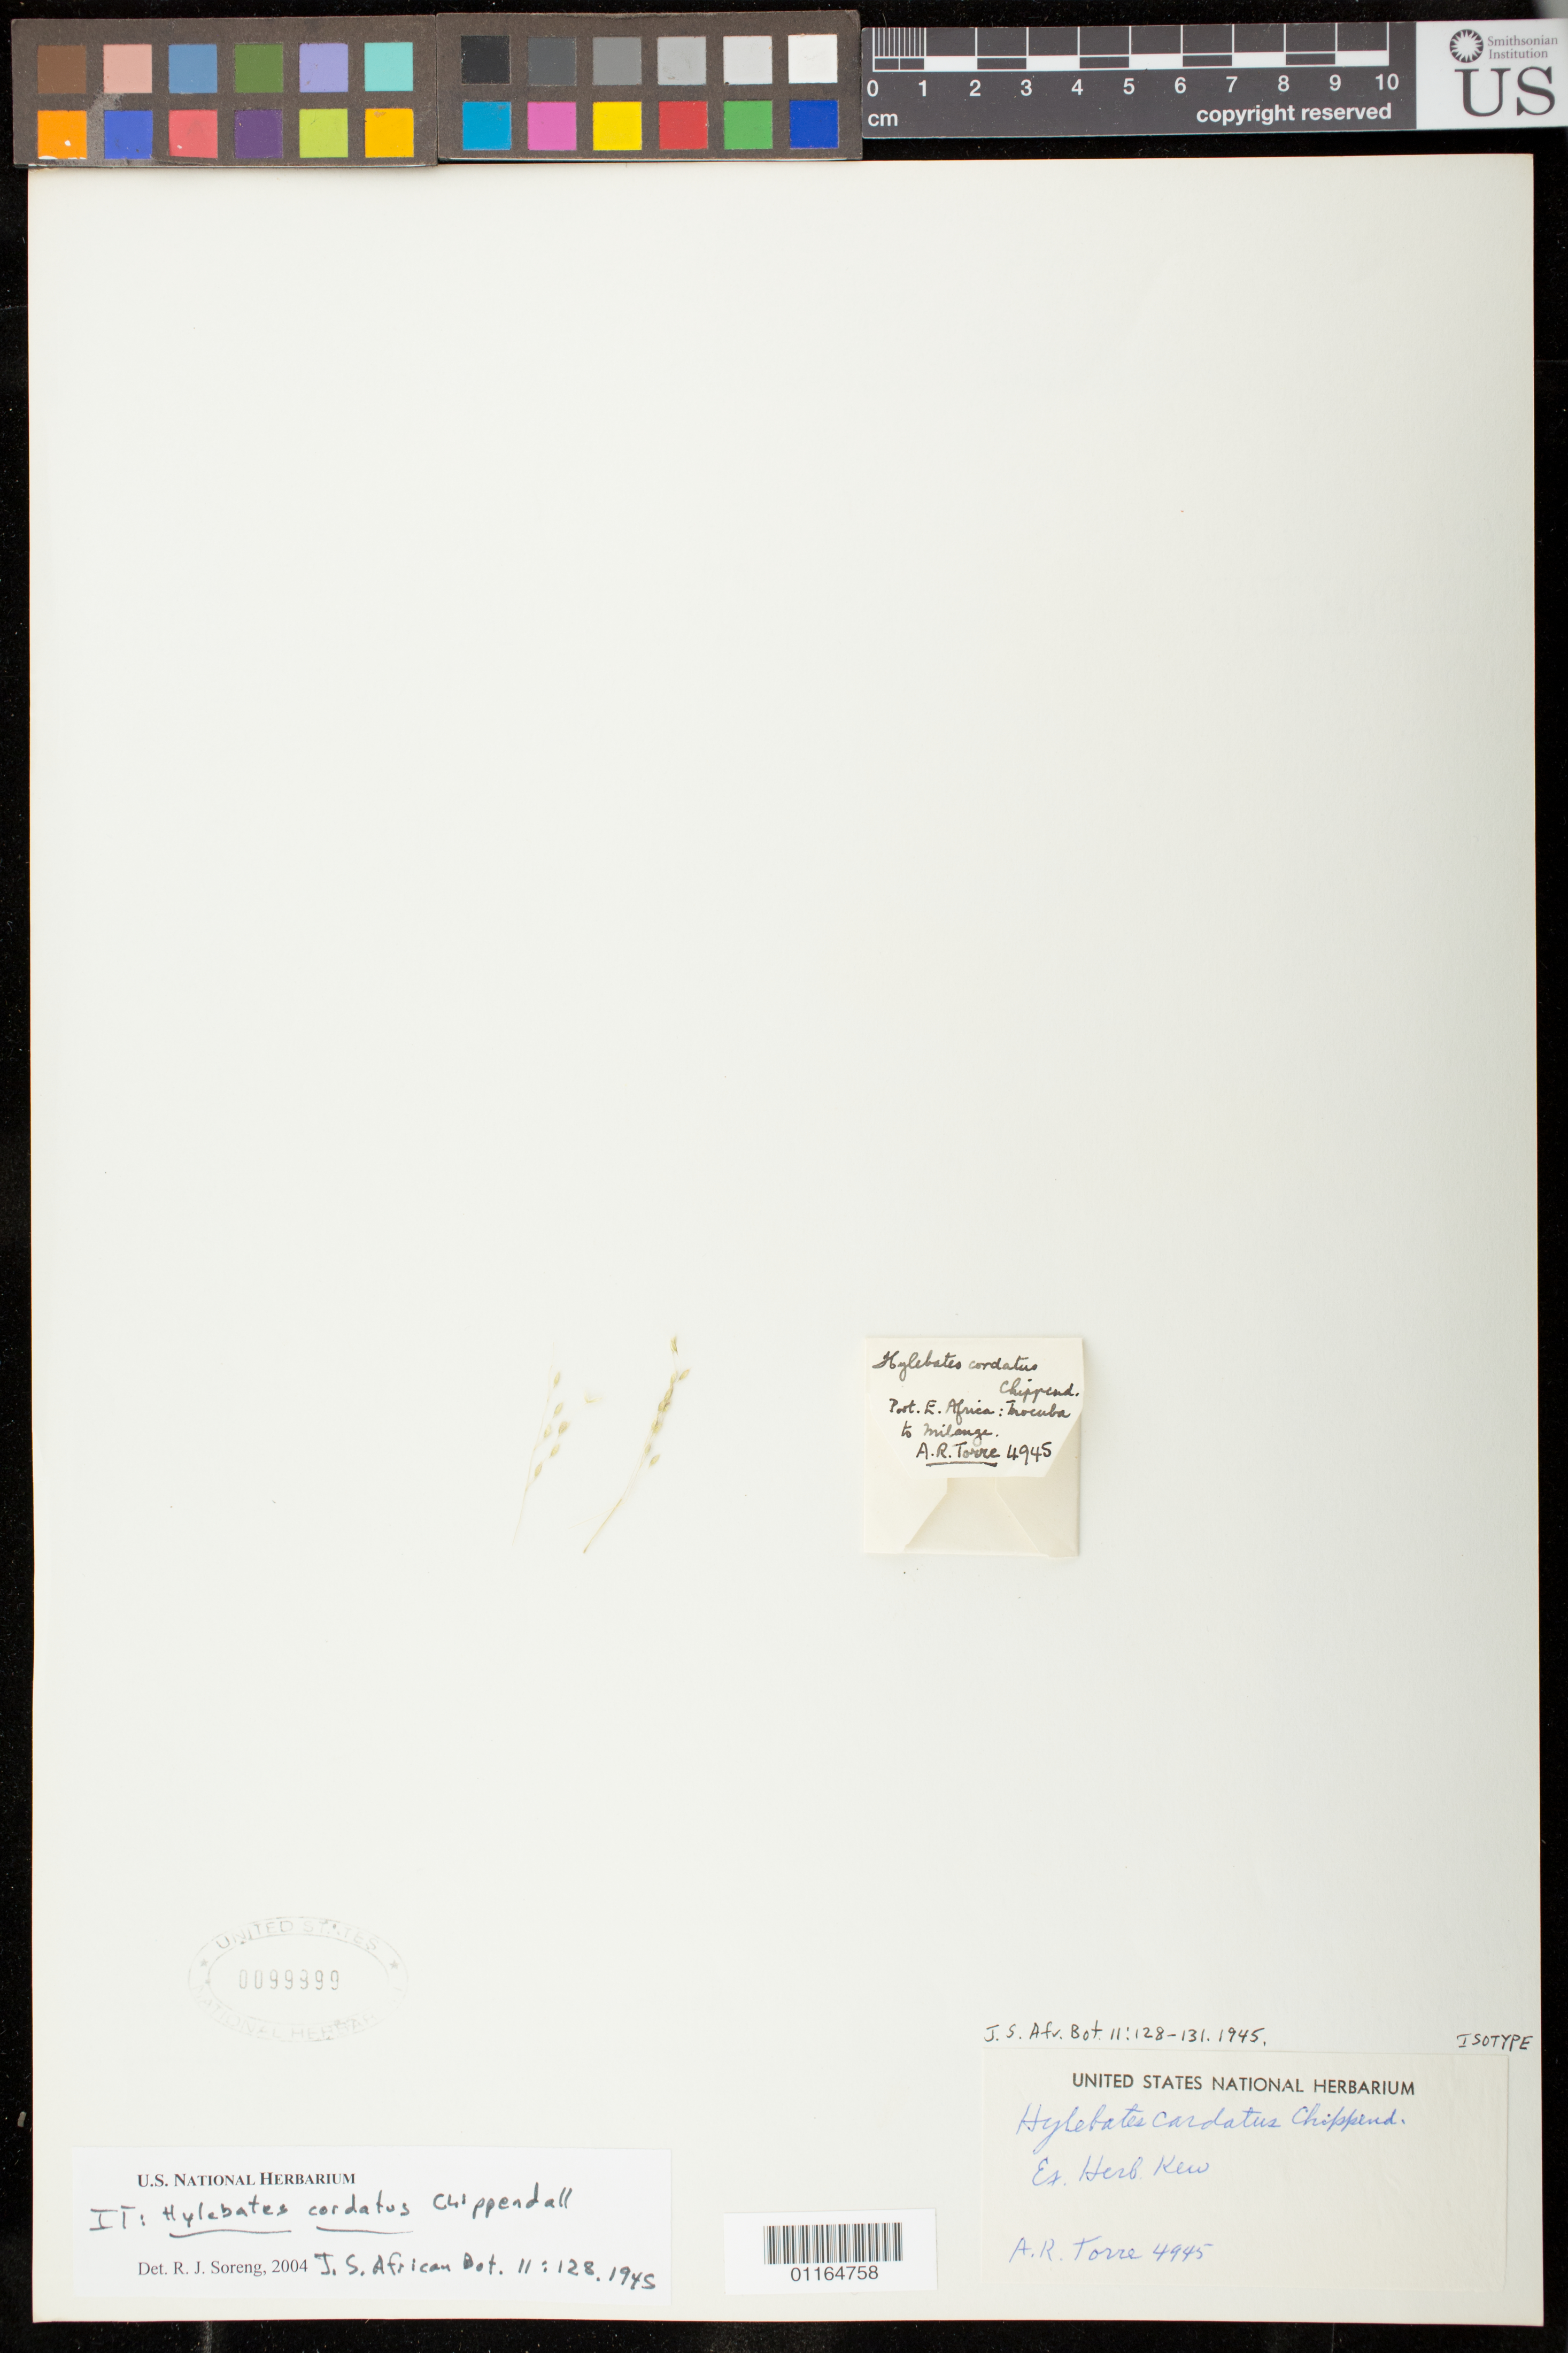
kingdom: Plantae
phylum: Tracheophyta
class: Liliopsida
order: Poales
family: Poaceae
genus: Hylebates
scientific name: Hylebates cordatus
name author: Chippindall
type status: Isotype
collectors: A. R. da Torre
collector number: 4945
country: Mozambique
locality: Quelimane district, from Mocuba to Milange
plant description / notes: Fragmentary material of type specimen ex herb. Kew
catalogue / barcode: US 99999